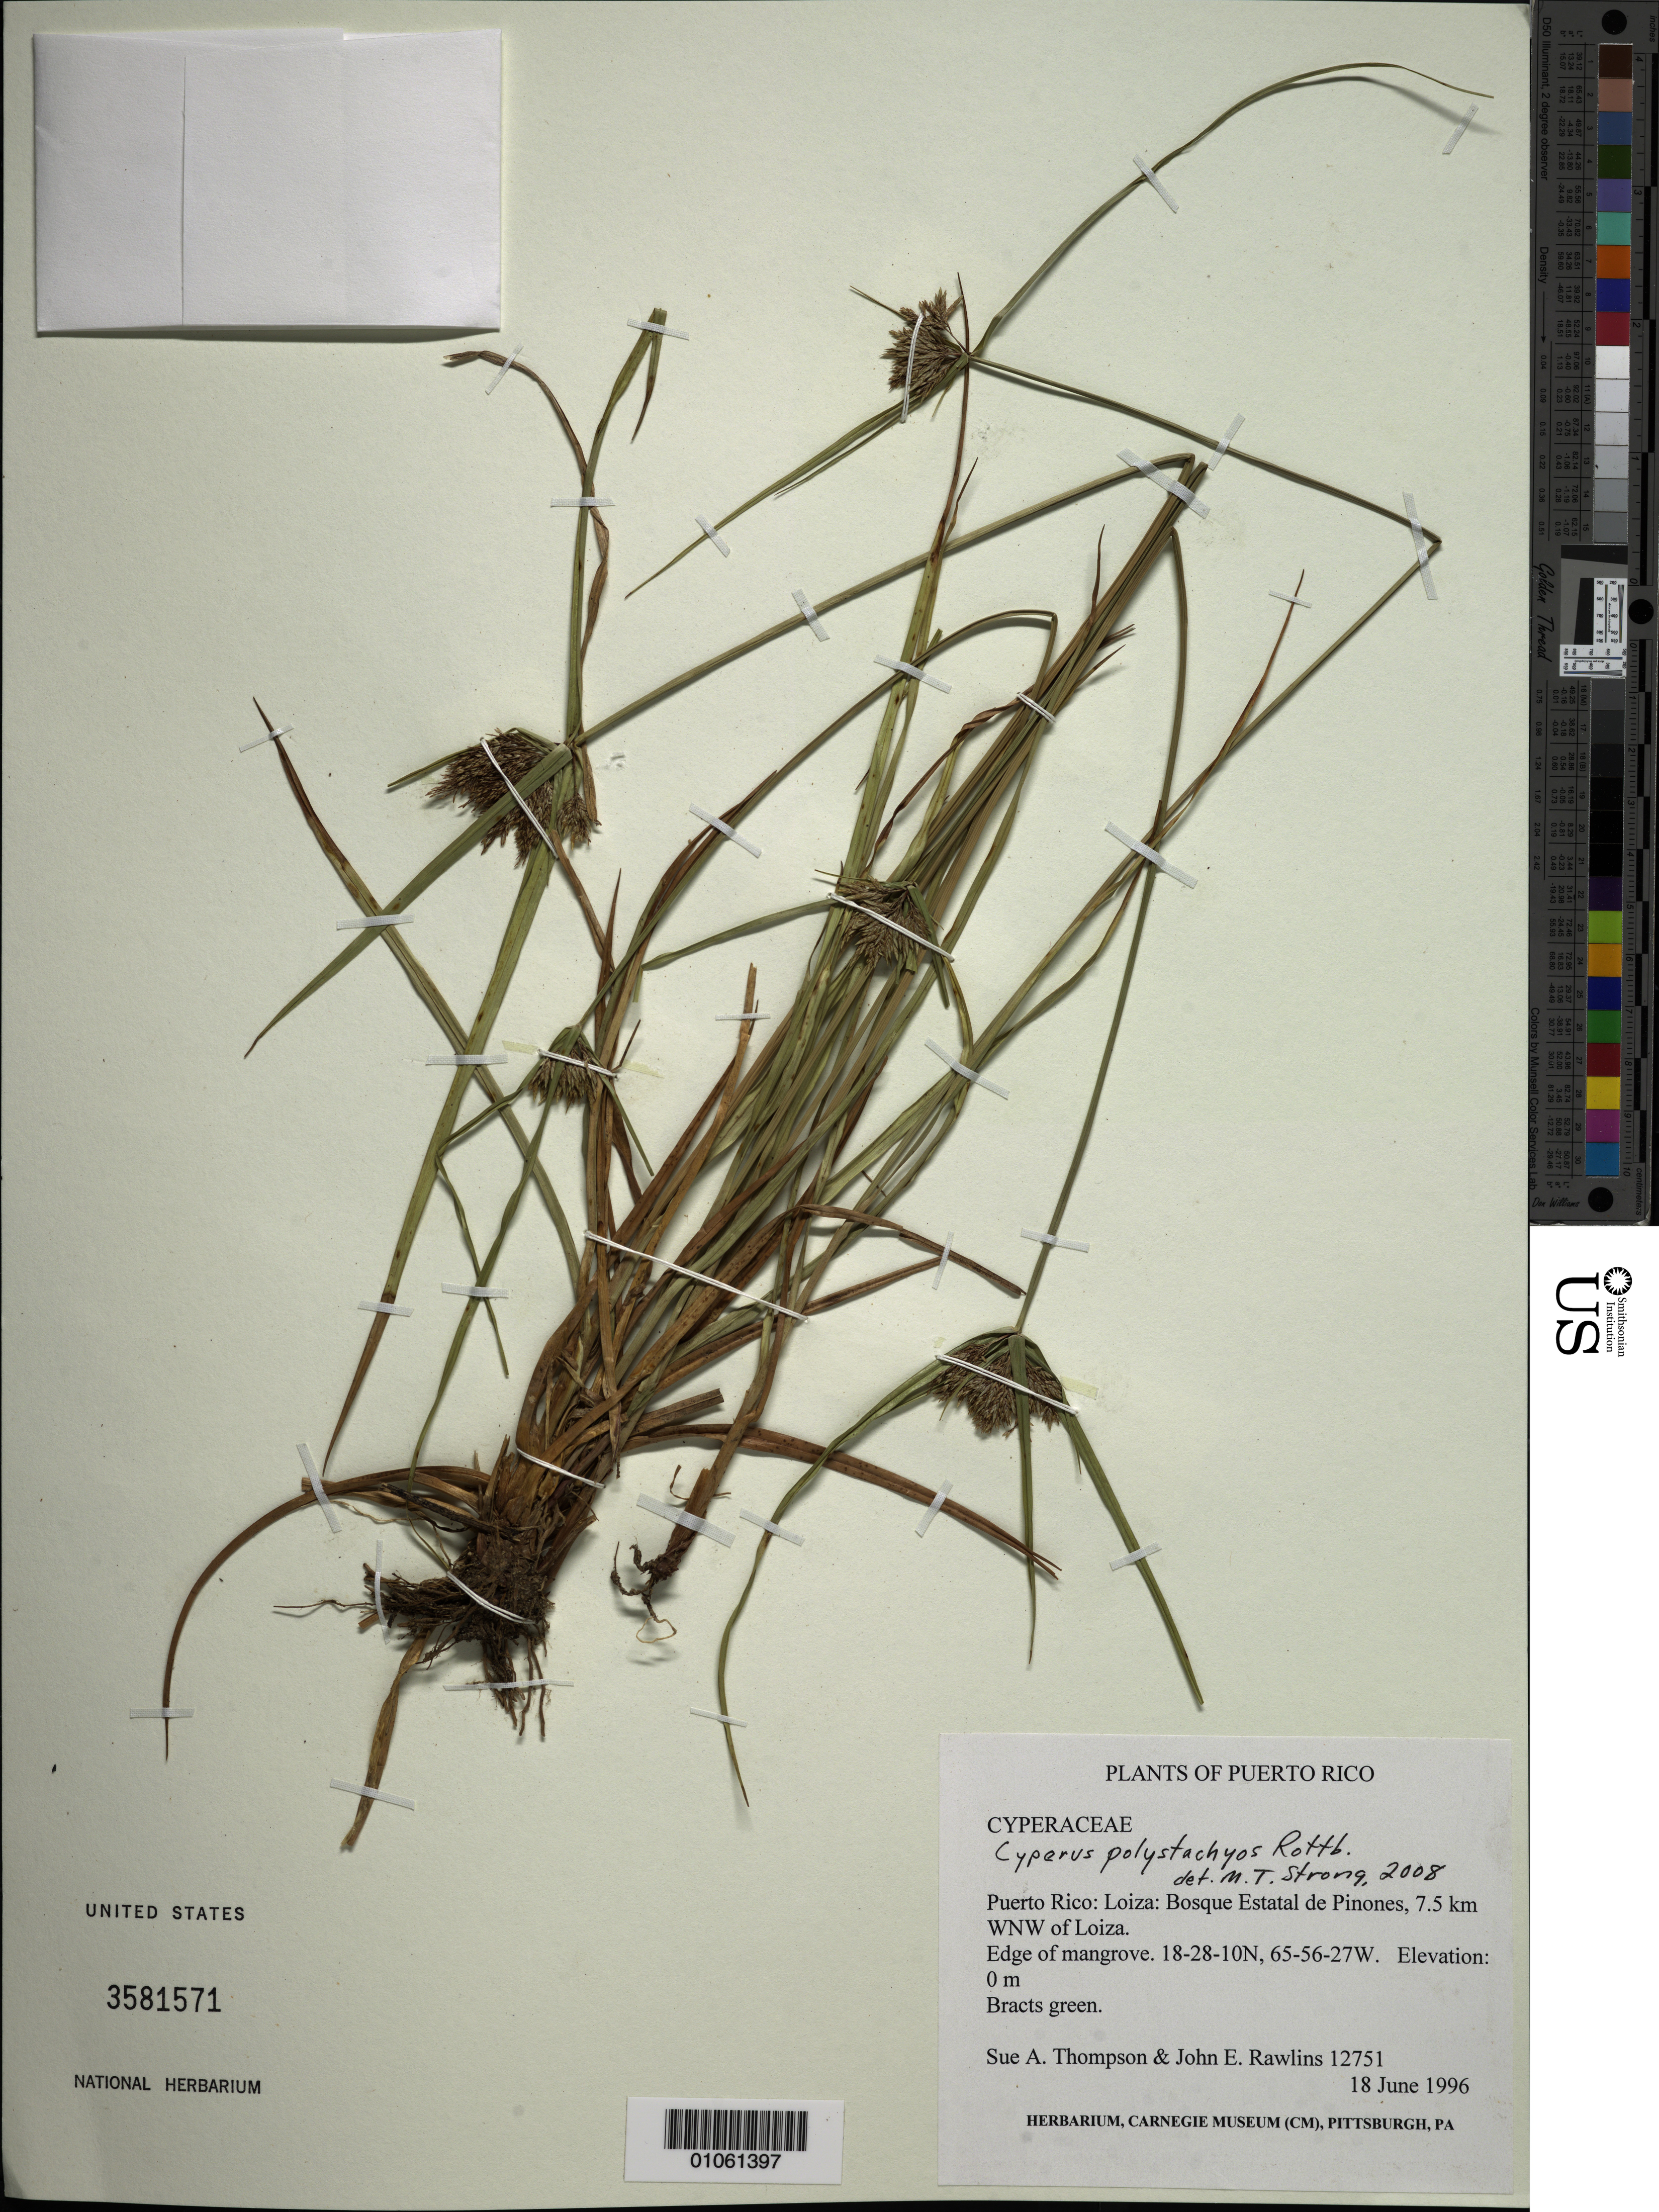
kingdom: Plantae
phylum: Tracheophyta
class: Liliopsida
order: Poales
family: Cyperaceae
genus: Cyperus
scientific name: Cyperus polystachyos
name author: Rottb.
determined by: Strong, M. T., (US), Smithsonian Institution - National Museum of Natural History (UNITED STATES)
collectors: S. A. Thompson & J. Rawlins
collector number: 12751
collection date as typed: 18 Jun 1996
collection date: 1996-06-18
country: Puerto Rico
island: Puerto Rico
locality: Loiza, Bosque Estatal de Pinones, 7.5 km WNW of Loiza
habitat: Edge of mangrove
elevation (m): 0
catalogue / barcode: US 3581571